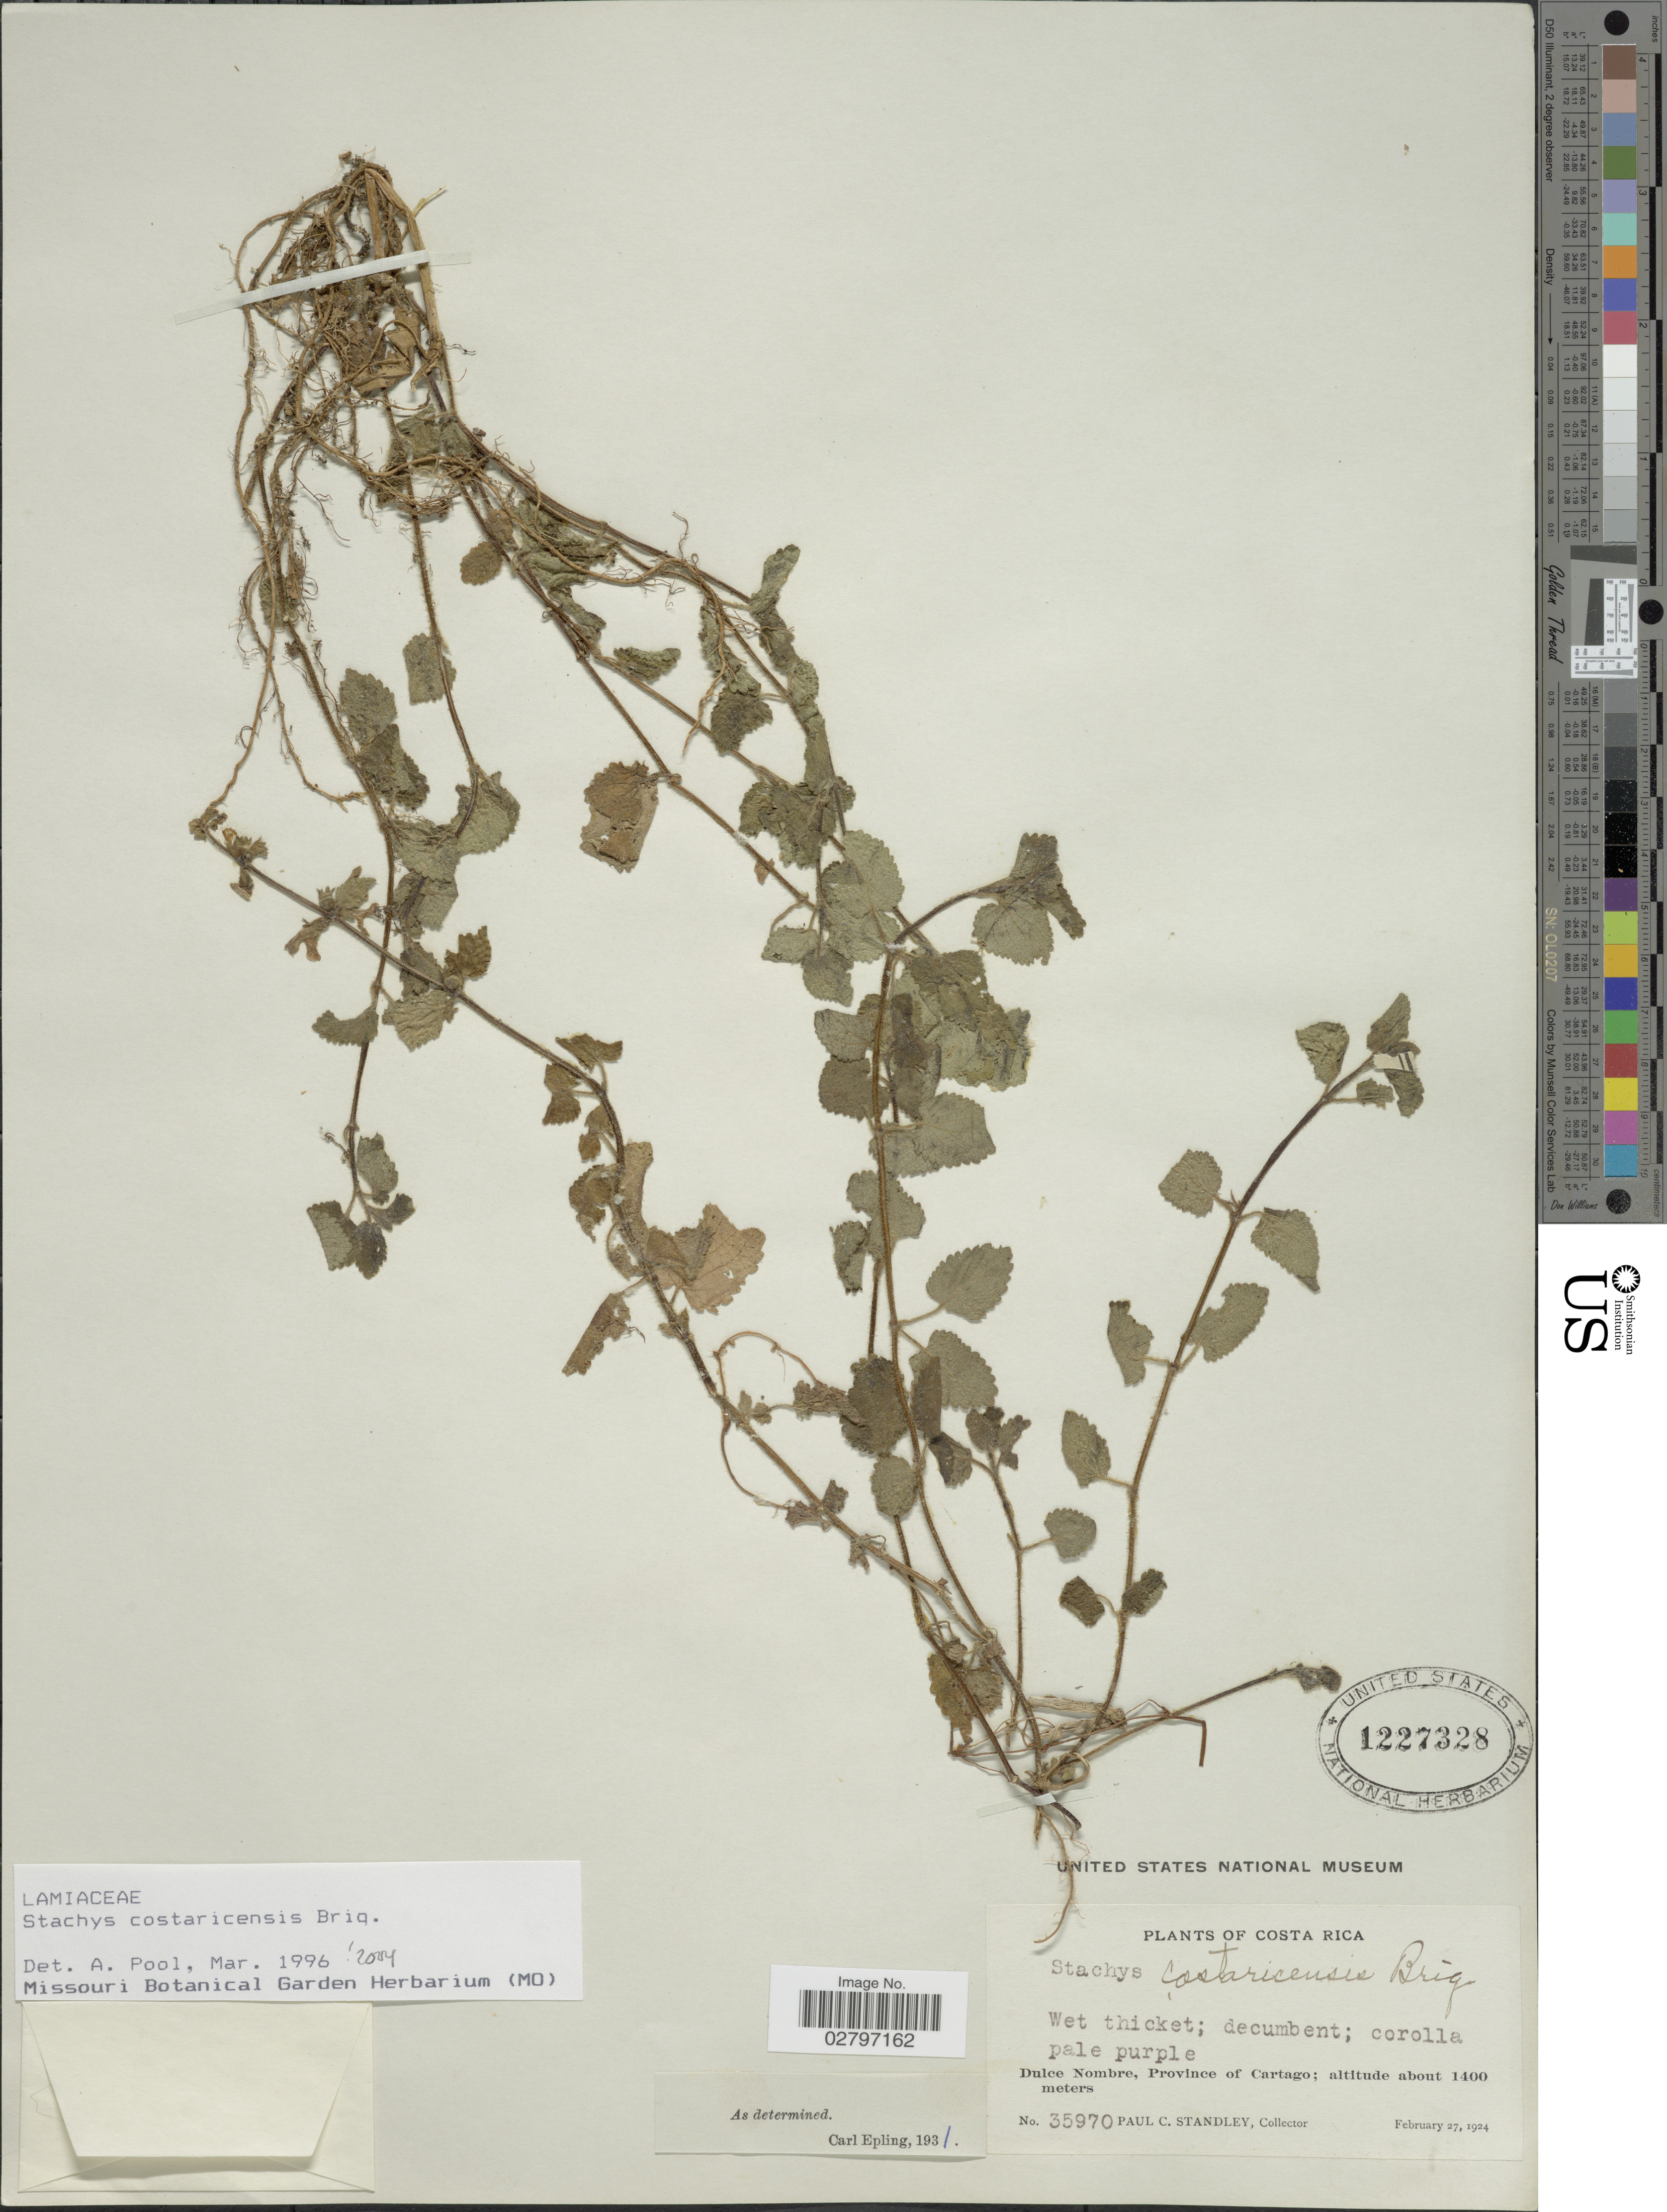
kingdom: Plantae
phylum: Tracheophyta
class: Magnoliopsida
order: Lamiales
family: Lamiaceae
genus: Stachys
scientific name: Stachys costaricensis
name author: Briq.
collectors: P. C. Standley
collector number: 35970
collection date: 1924-02-27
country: Costa Rica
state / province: Cartago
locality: Dulce Nombre, Province of Cartago.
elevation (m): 1400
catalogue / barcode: US 1227328